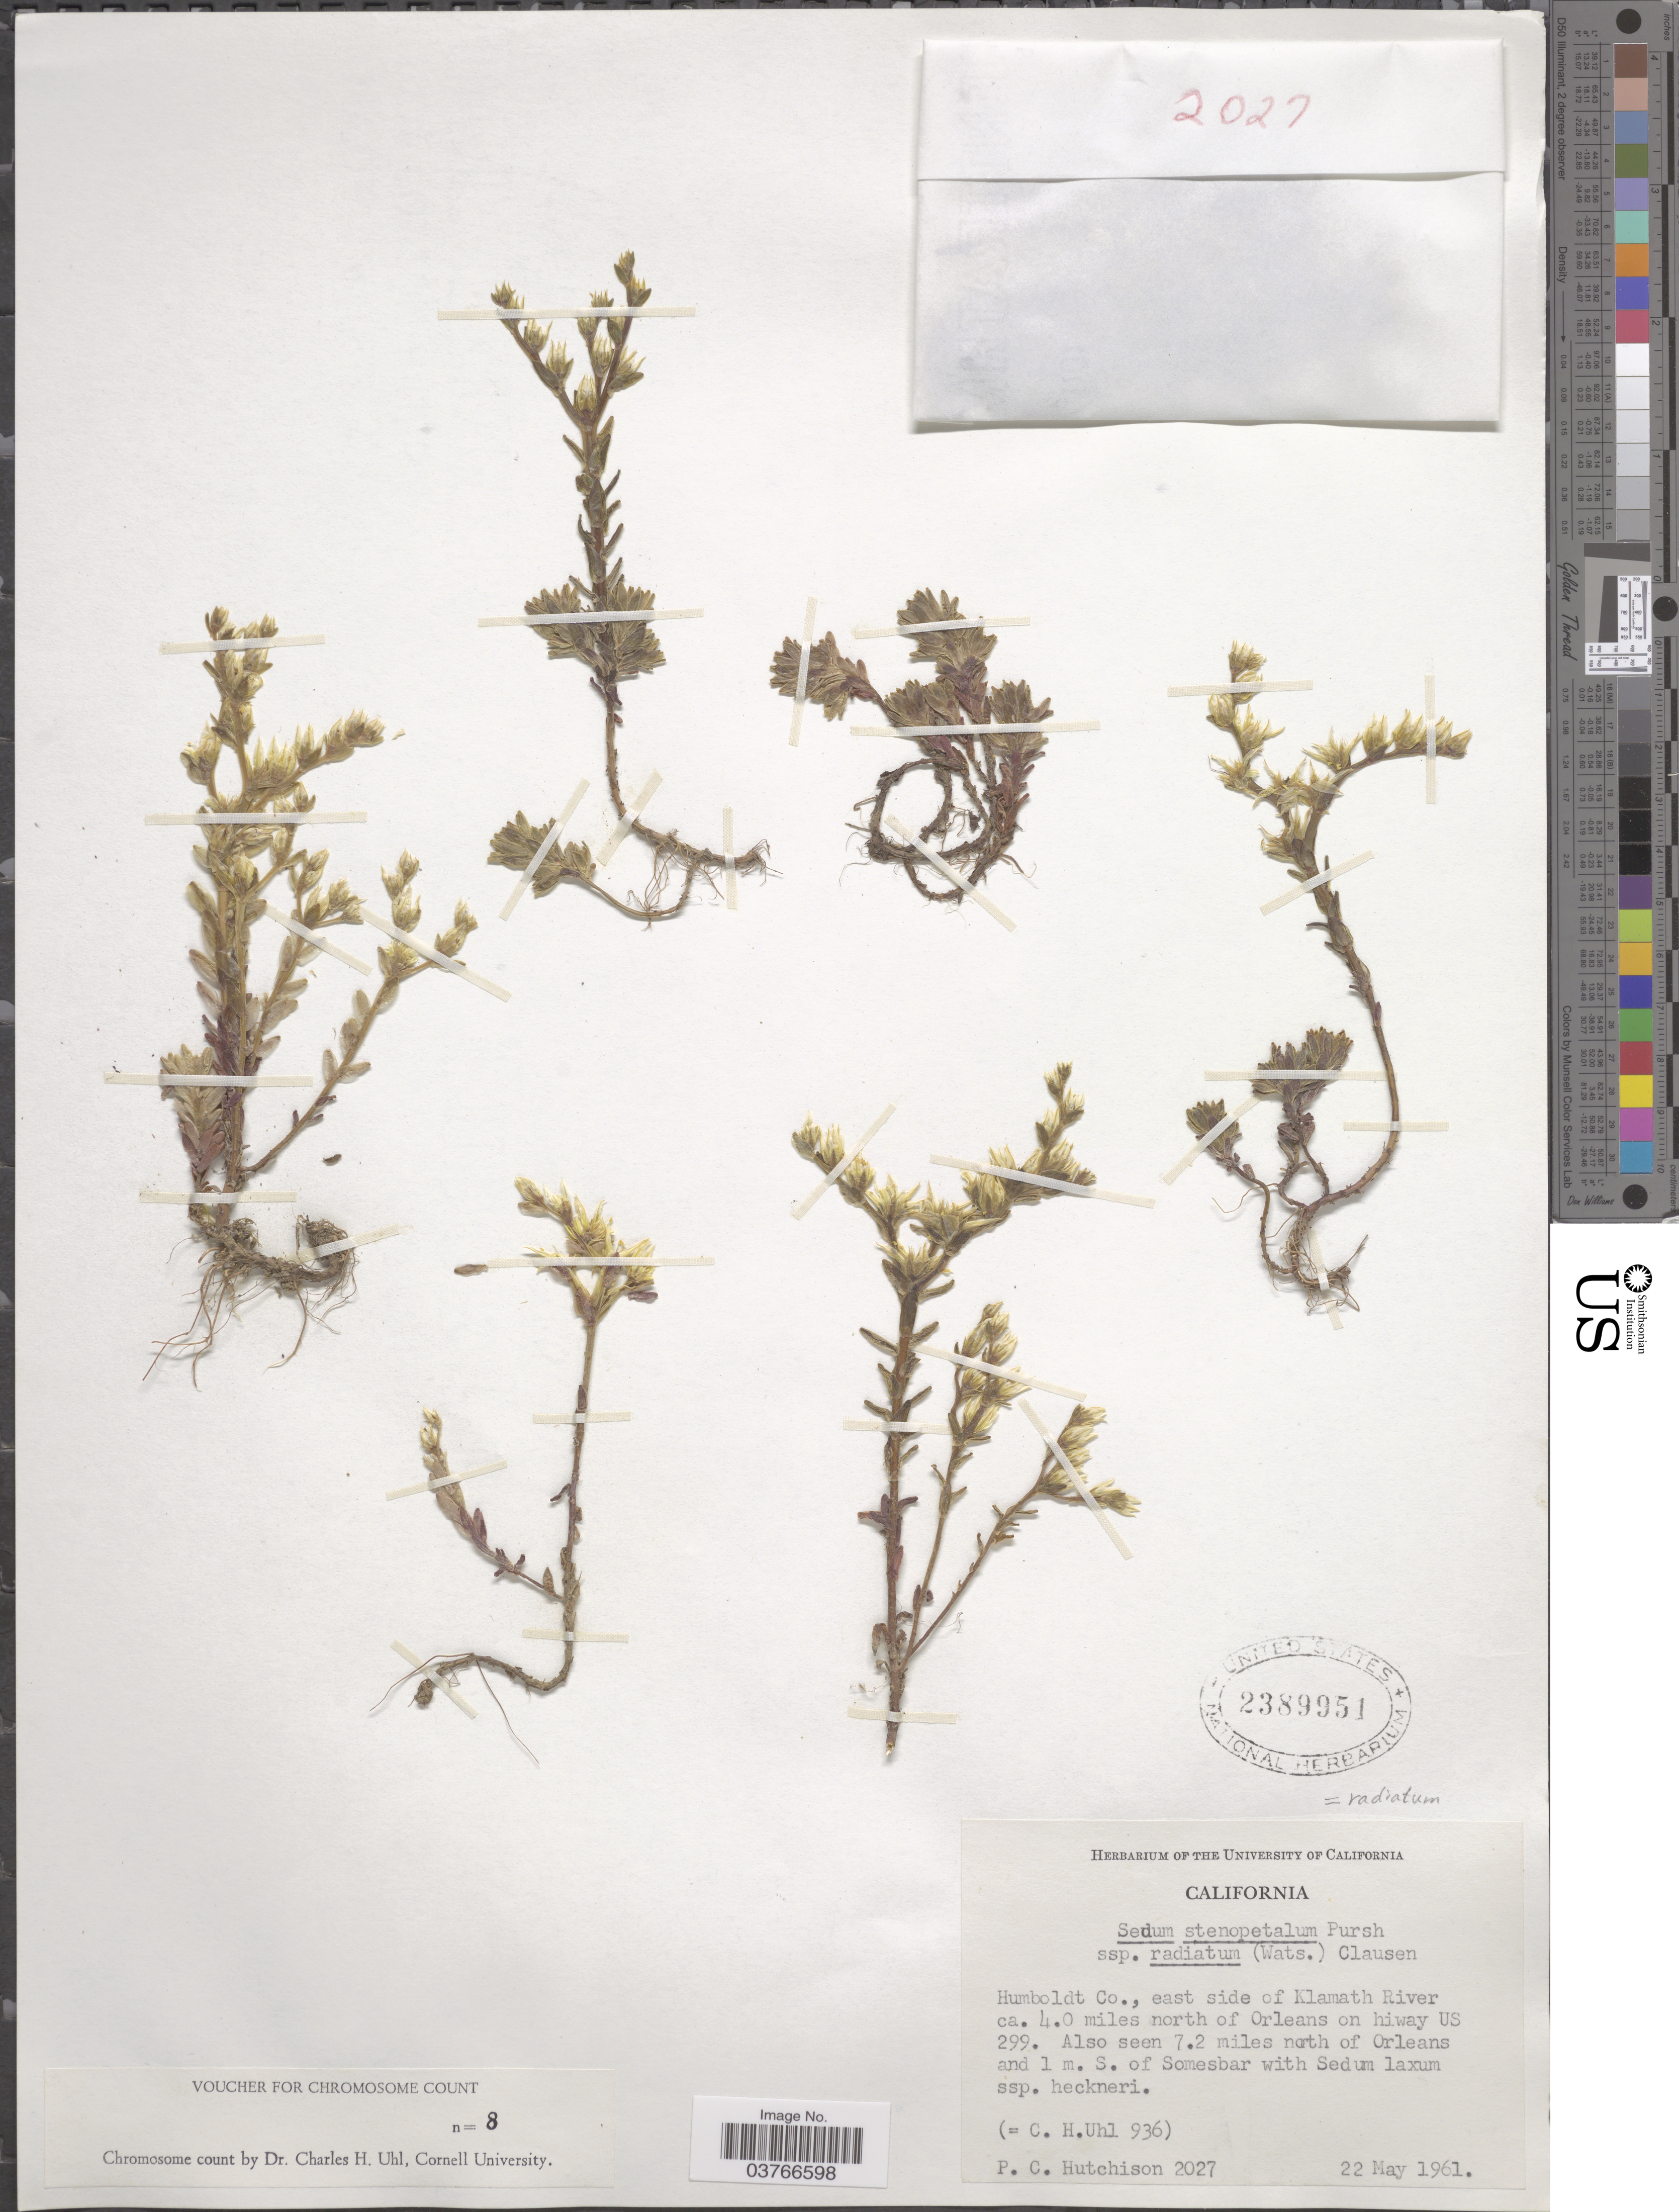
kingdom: Plantae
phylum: Tracheophyta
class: Magnoliopsida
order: Saxifragales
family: Crassulaceae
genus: Sedum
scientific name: Sedum radiatum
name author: S. Watson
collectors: P. C. Hutchison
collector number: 2027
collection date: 1961-05-22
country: United States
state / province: California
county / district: Humboldt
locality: Humboldt Co., east side of Klamath River ca. 4.0 miles north of Orleans on hiway US 299. 7.2 miles north of Orleans and 1 m. S. of Somesbar.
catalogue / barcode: US 2389951